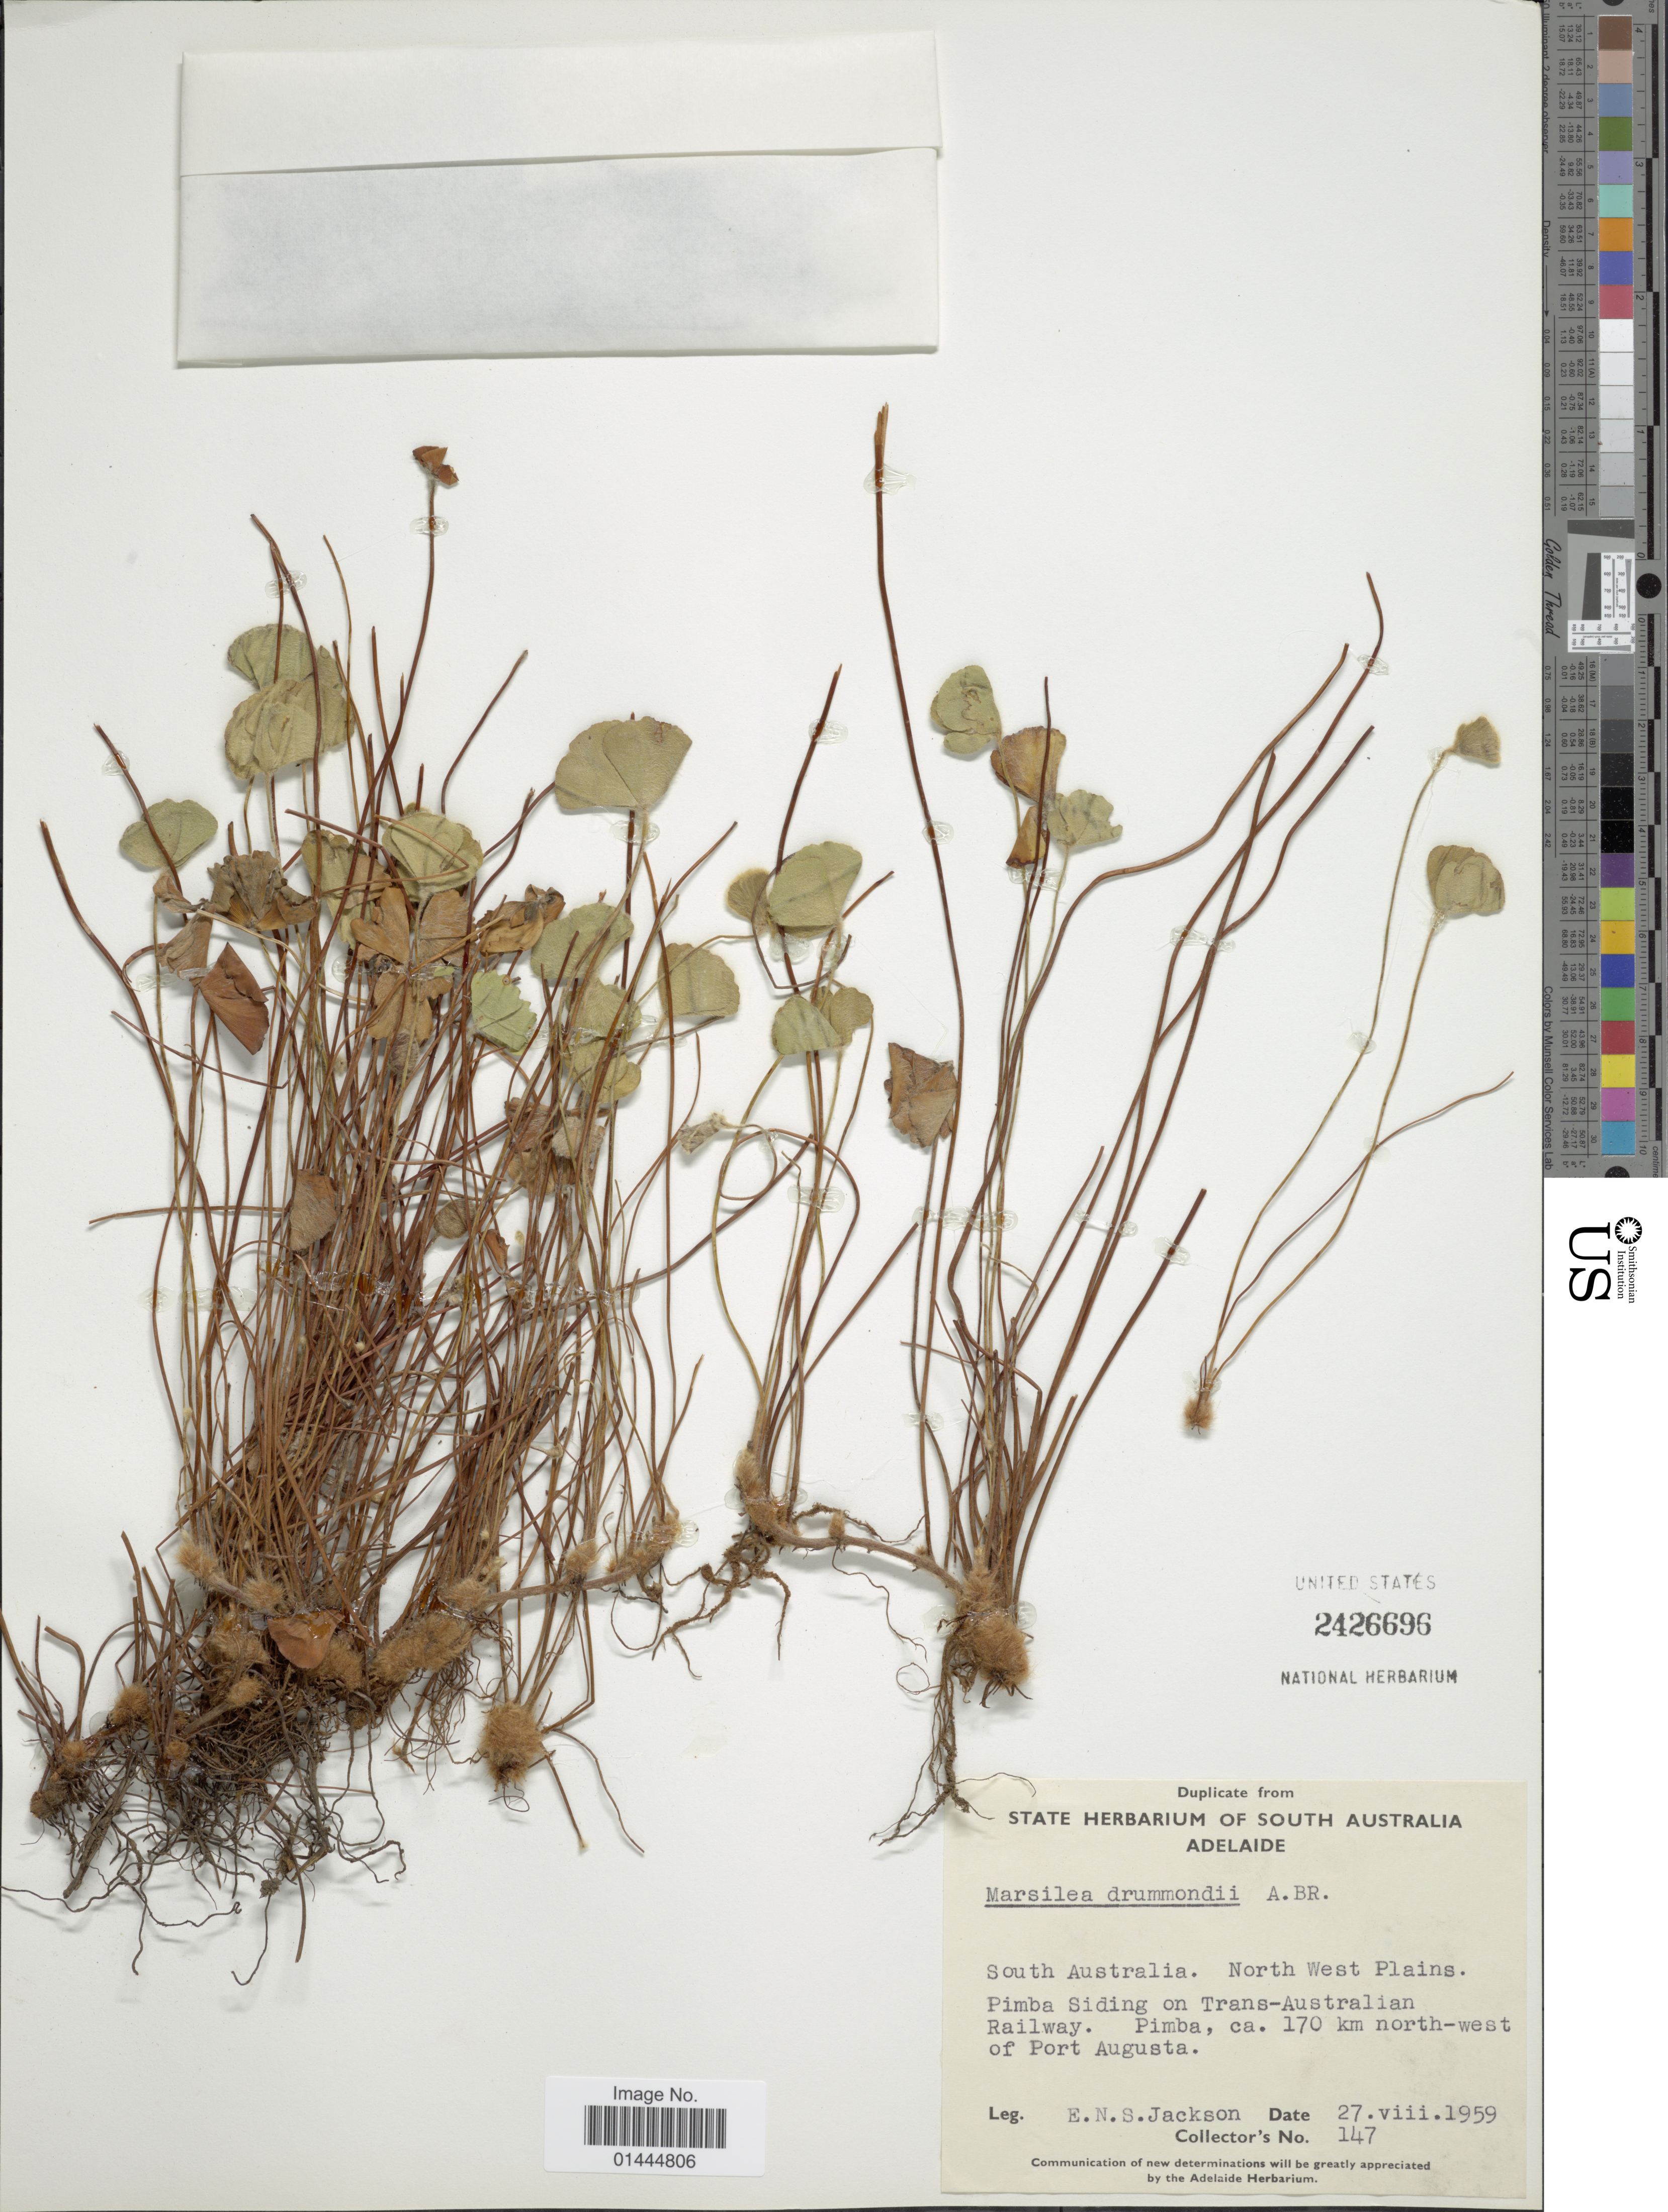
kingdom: Plantae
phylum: Tracheophyta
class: Polypodiopsida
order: Salviniales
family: Marsileaceae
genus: Marsilea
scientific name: Marsilea drummondii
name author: A. Braun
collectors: E. Jackson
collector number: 147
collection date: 1959-08-27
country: Australia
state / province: South Australia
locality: North West Plains, Pimpa Sliding on Trans-Australian Railway, Pimba, ca. 170 km north-west of Port Augusta.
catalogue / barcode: US 2426696